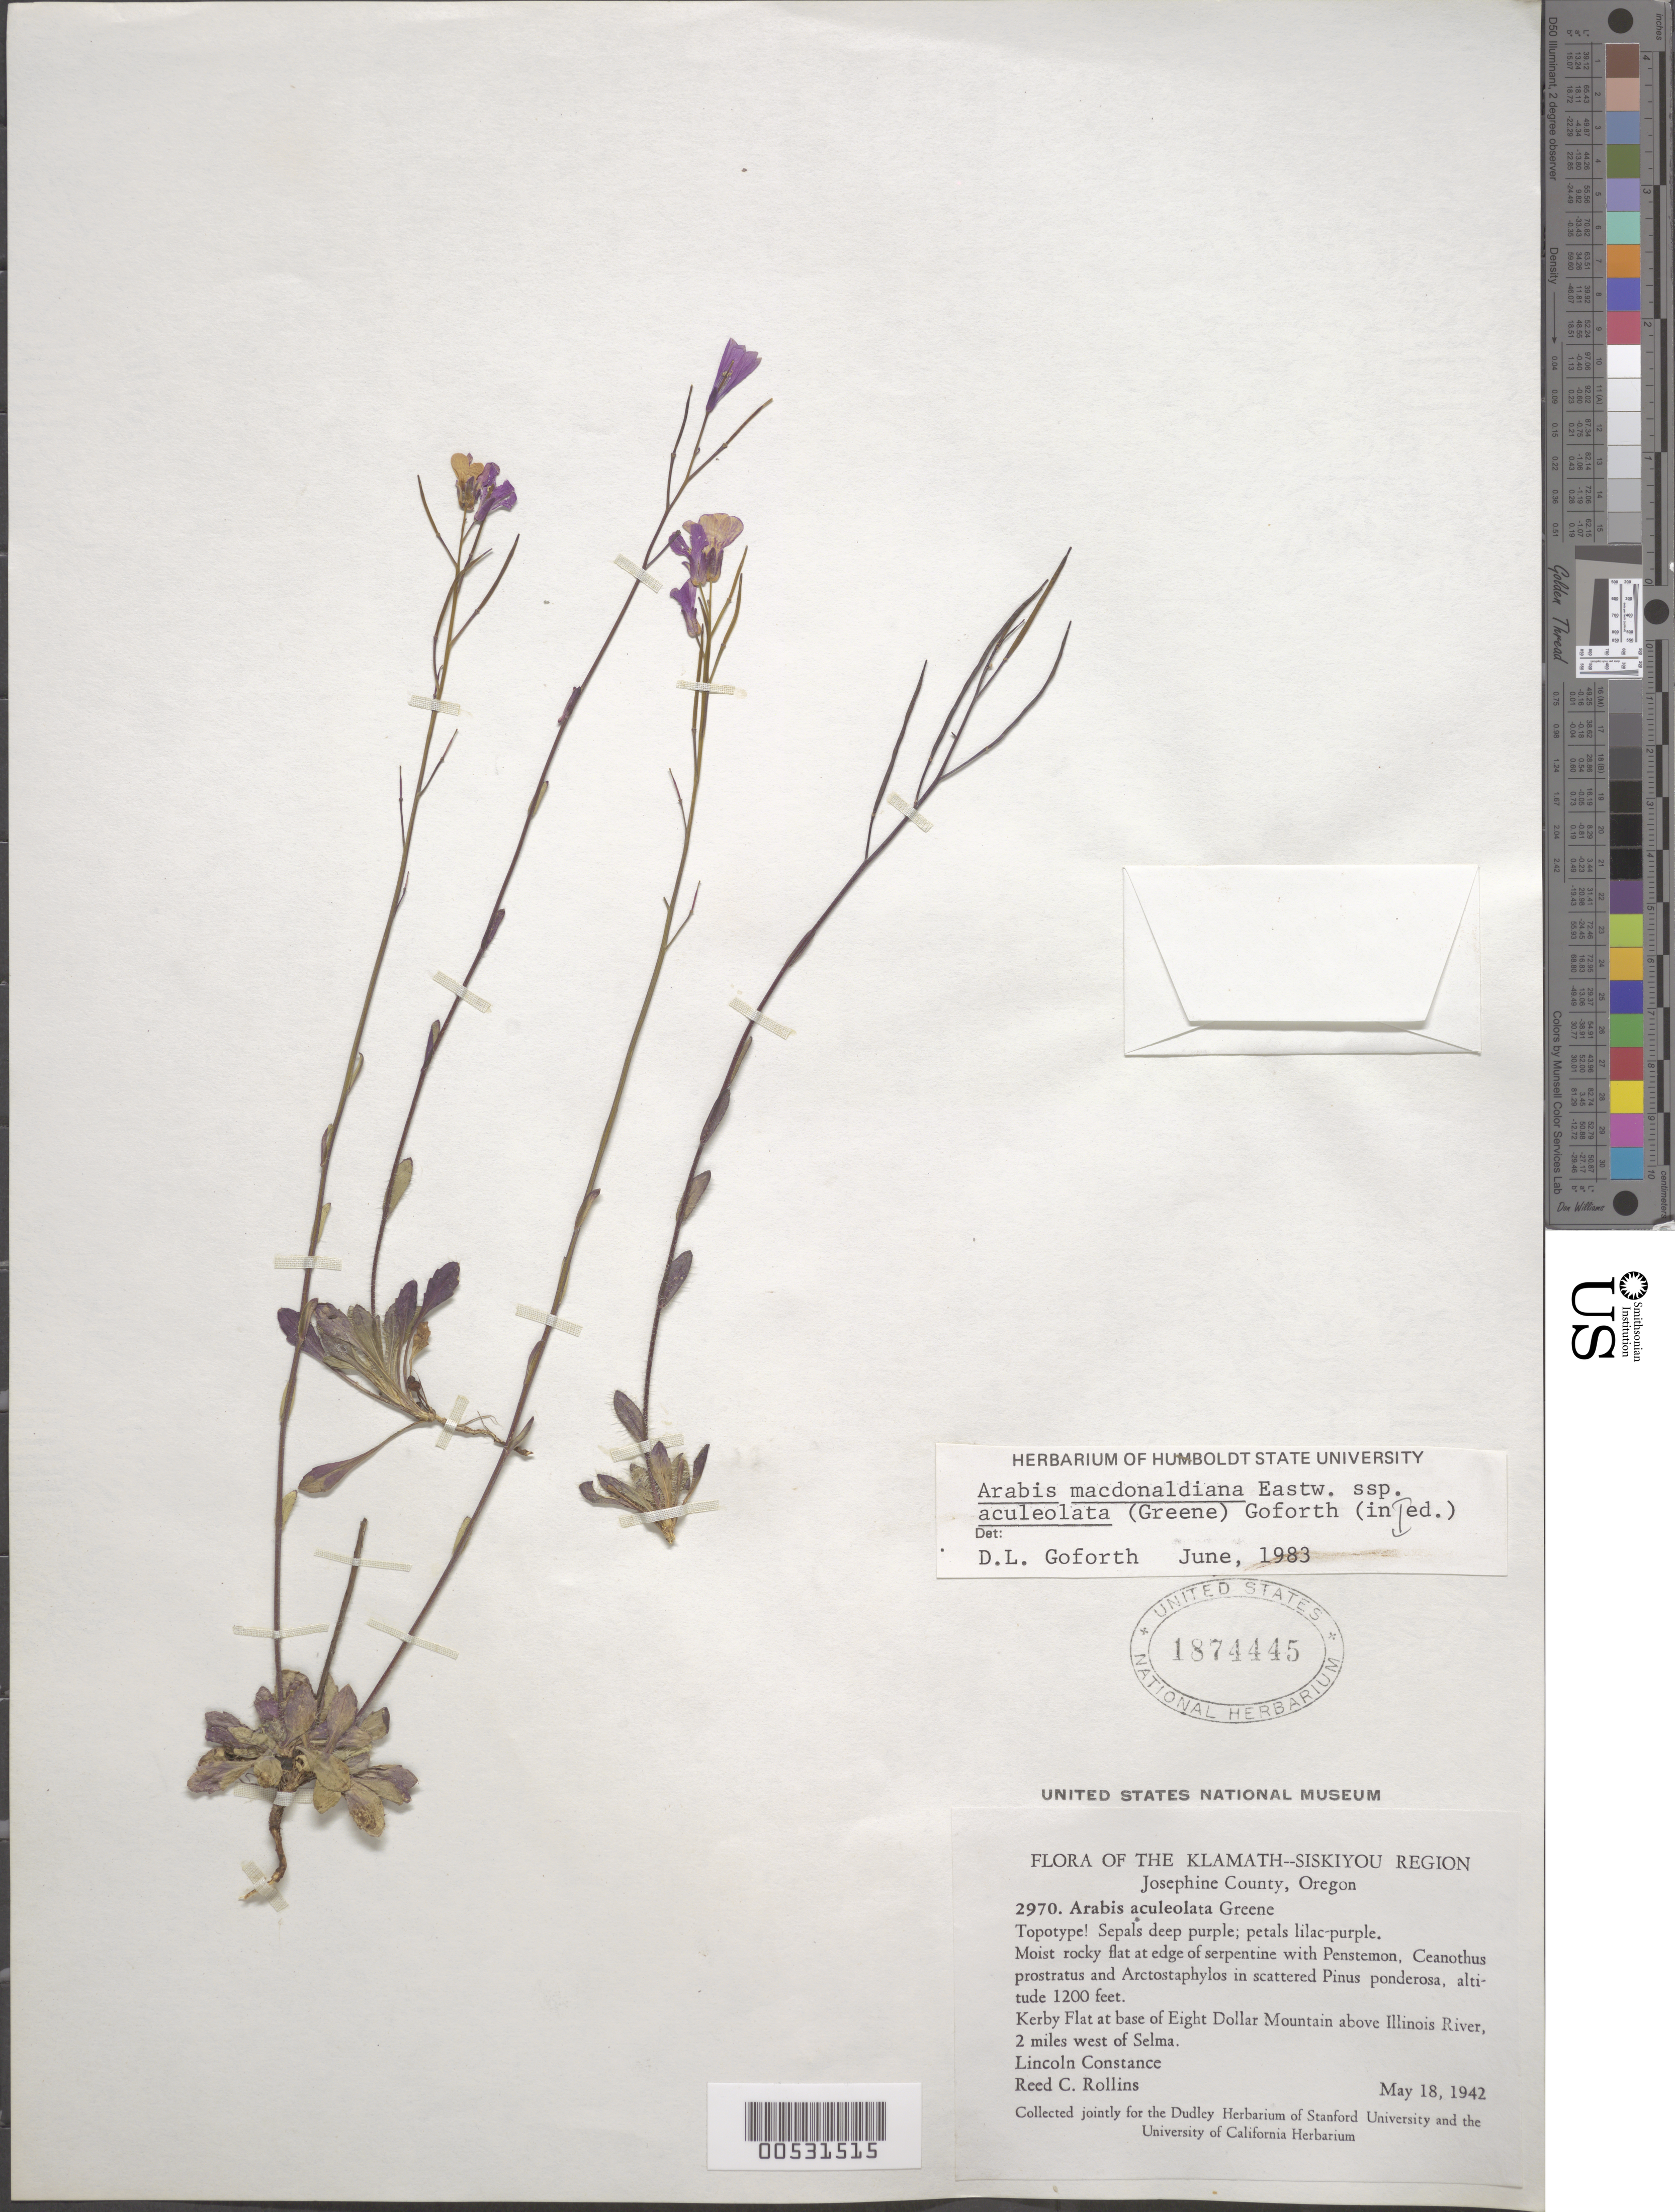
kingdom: Plantae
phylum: Tracheophyta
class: Magnoliopsida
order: Brassicales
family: Brassicaceae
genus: Arabis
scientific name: Arabis macdonaldiana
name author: Eastw.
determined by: Goforth, D. L.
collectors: R. C. Rollins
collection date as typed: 18 May 1942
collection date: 1942-05-18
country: United States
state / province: Oregon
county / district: Josephine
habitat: Moist rocky flat at edge of serpentine with Penstemon, Ceanothus prostratus and Arctostaphylos in scattered Pinus ponderosa.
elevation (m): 365.7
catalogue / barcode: US 1874445